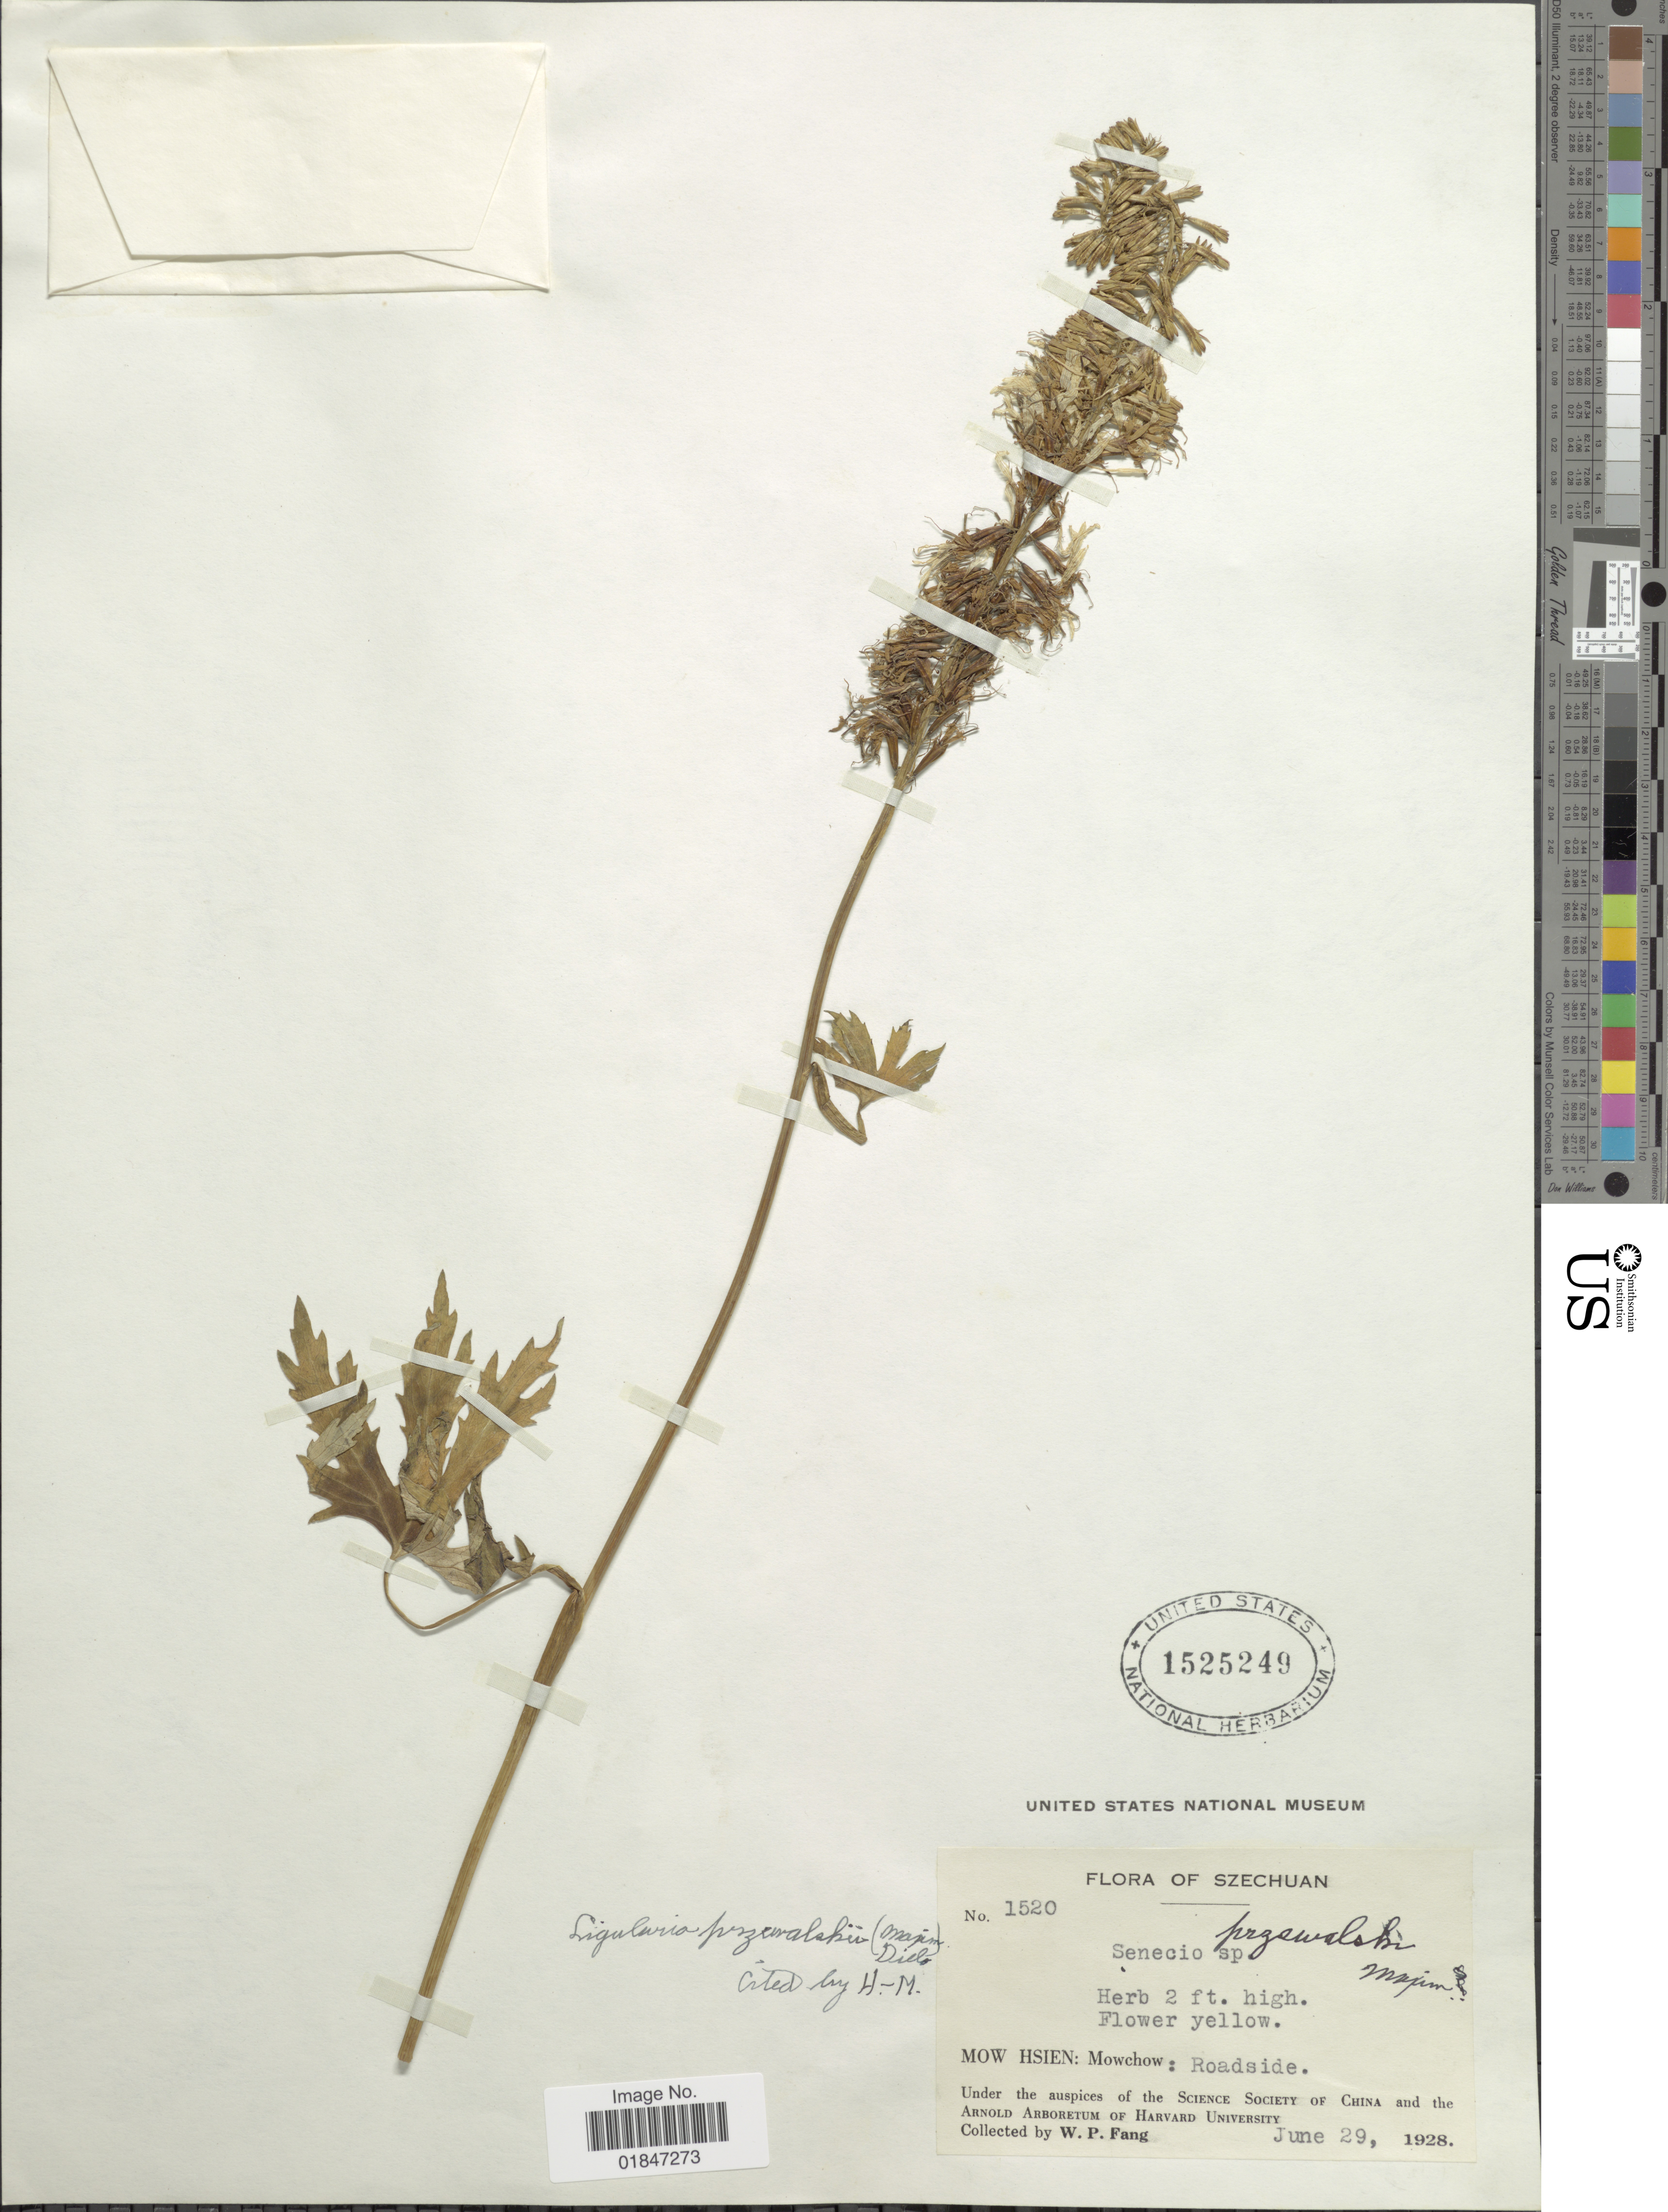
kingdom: Plantae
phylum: Tracheophyta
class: Magnoliopsida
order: Asterales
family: Asteraceae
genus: Ligularia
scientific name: Ligularia przewalskii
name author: (Maximowicz) Diels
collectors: W. P. Fang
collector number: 1520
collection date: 1928-06-29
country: China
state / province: Sichuan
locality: Szechuan. Mow Hsien: Mowchow: Roadside.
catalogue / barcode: US 1525249